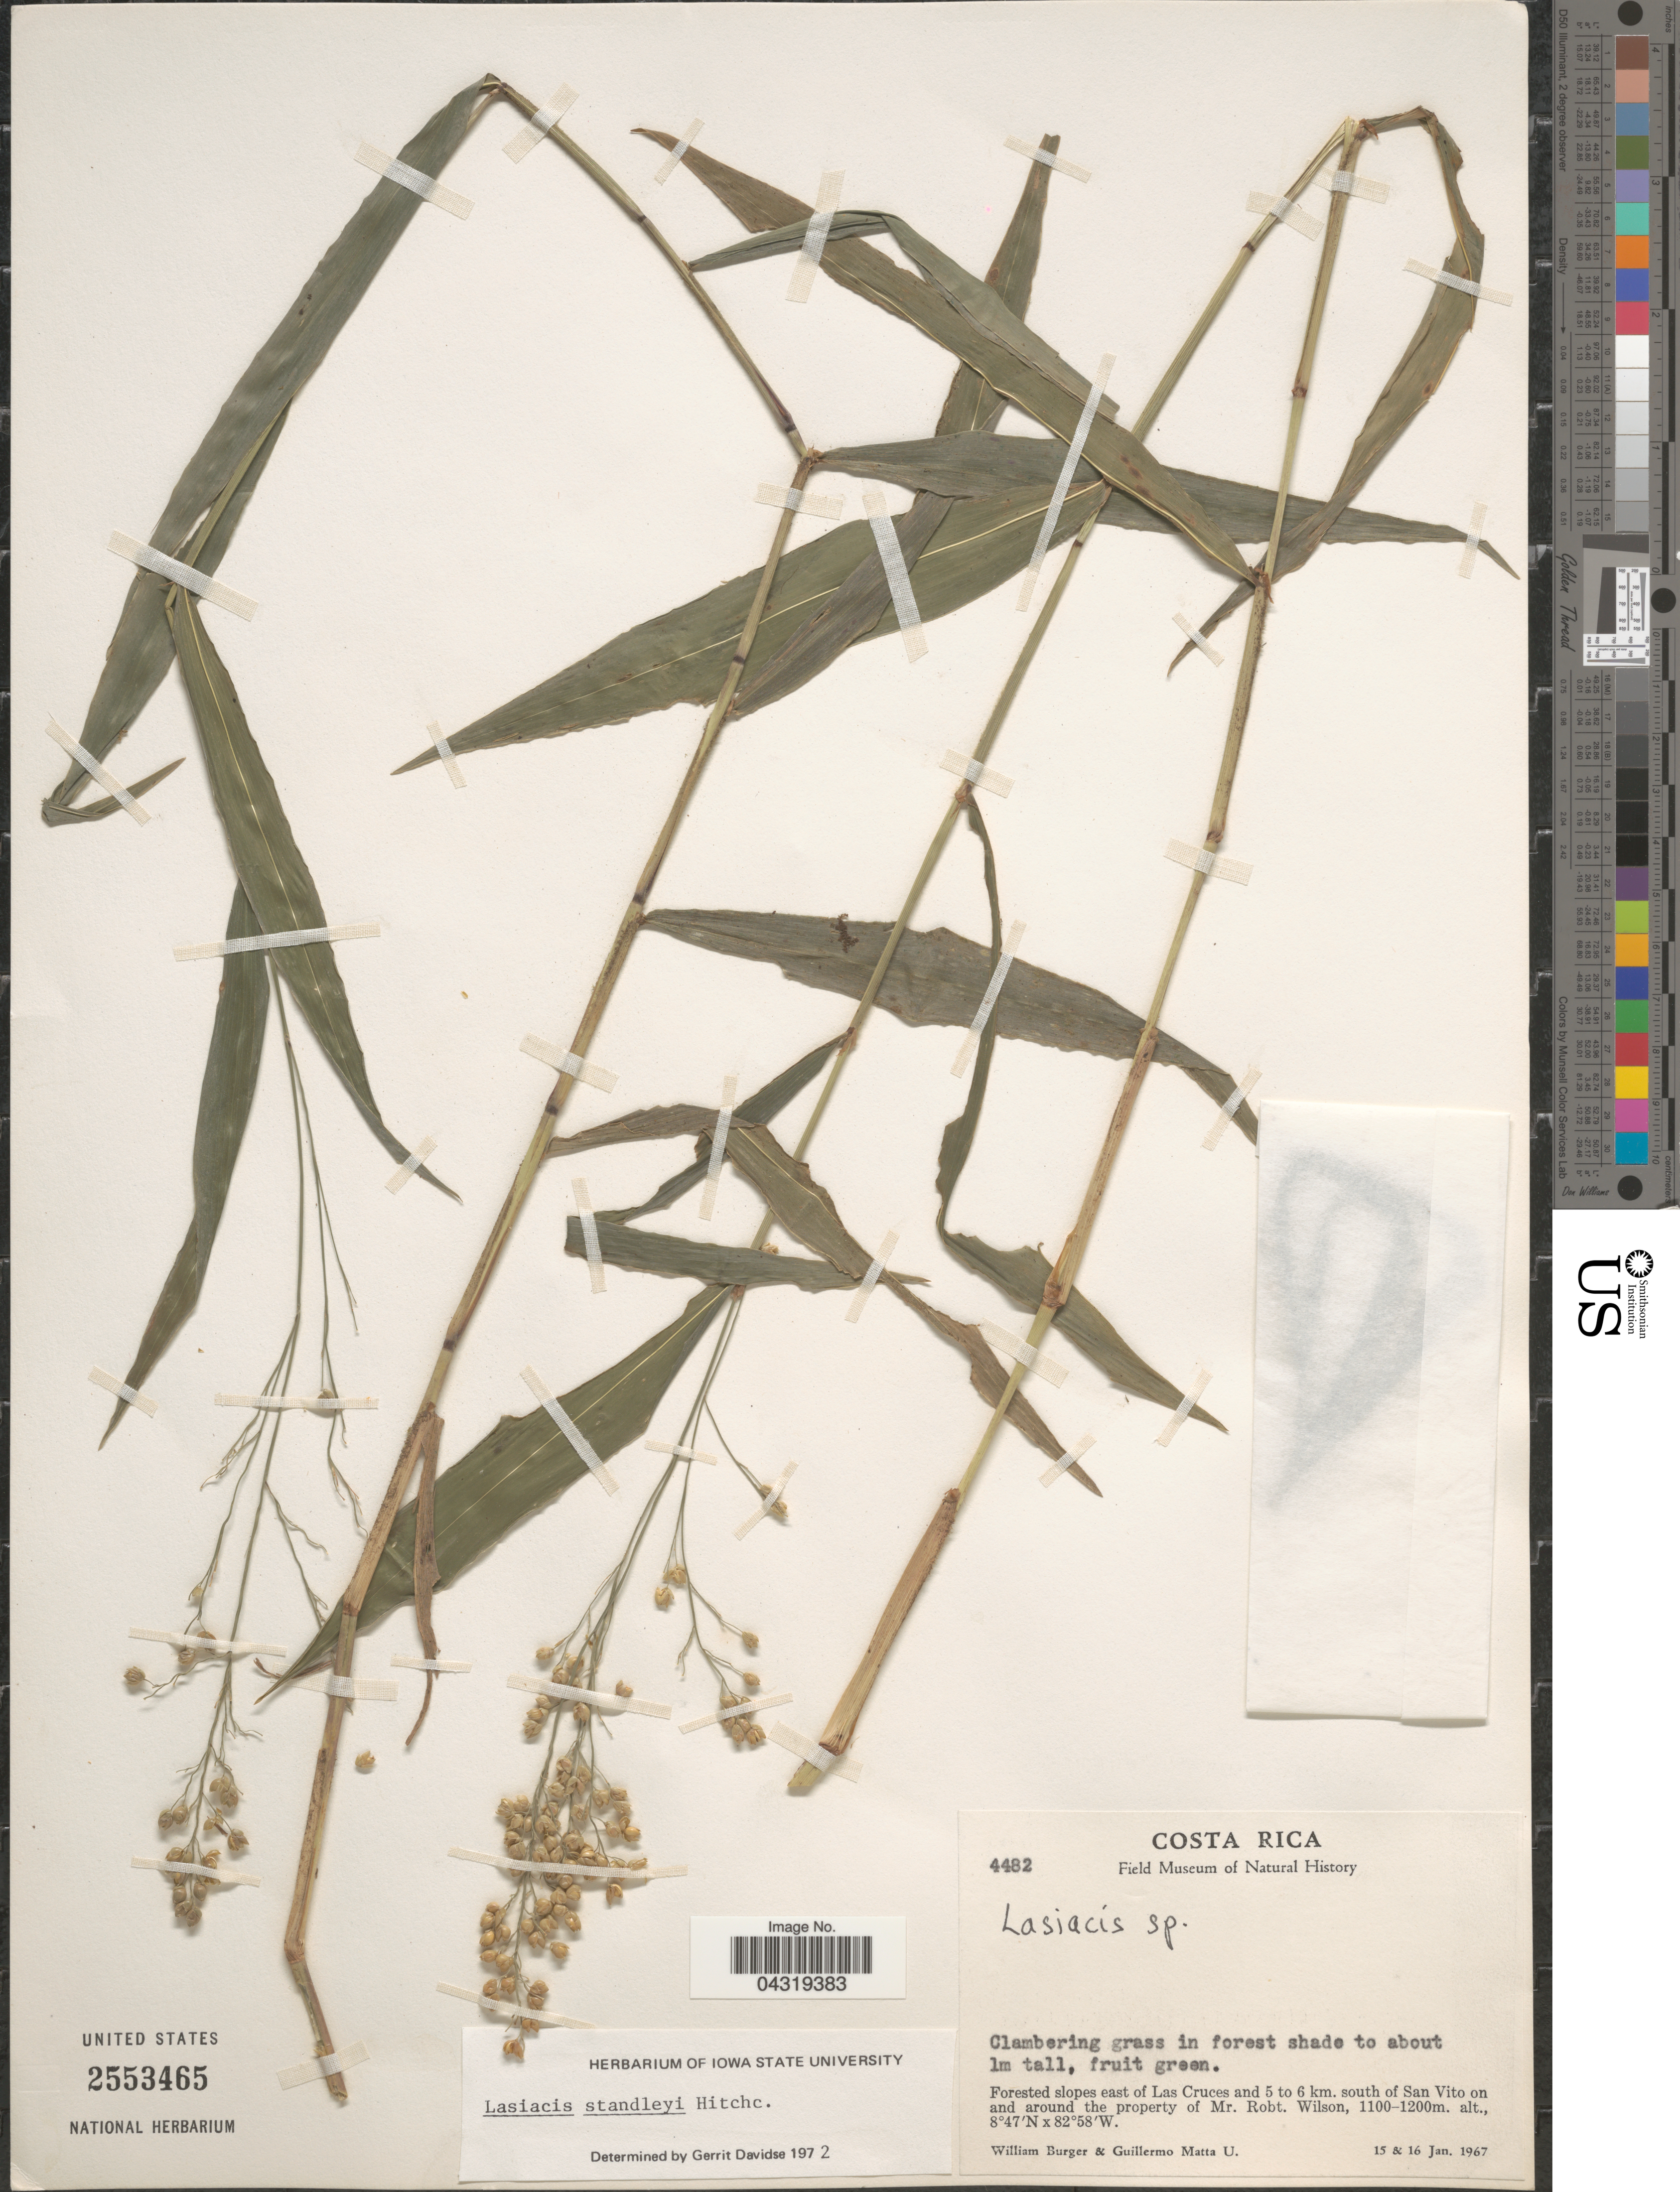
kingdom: Plantae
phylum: Tracheophyta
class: Liliopsida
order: Poales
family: Poaceae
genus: Lasiacis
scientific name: Lasiacis standleyi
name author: Hitchc.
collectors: W. Burger & G. Matta U.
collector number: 4482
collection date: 1967-01-15/1967-01-16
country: Costa Rica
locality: Forested slopes east of Las Cruces and 5 to 6 km. south of San Vito on and around the property of Mr. Robt. Wilson.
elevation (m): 1100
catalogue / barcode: US 2553465